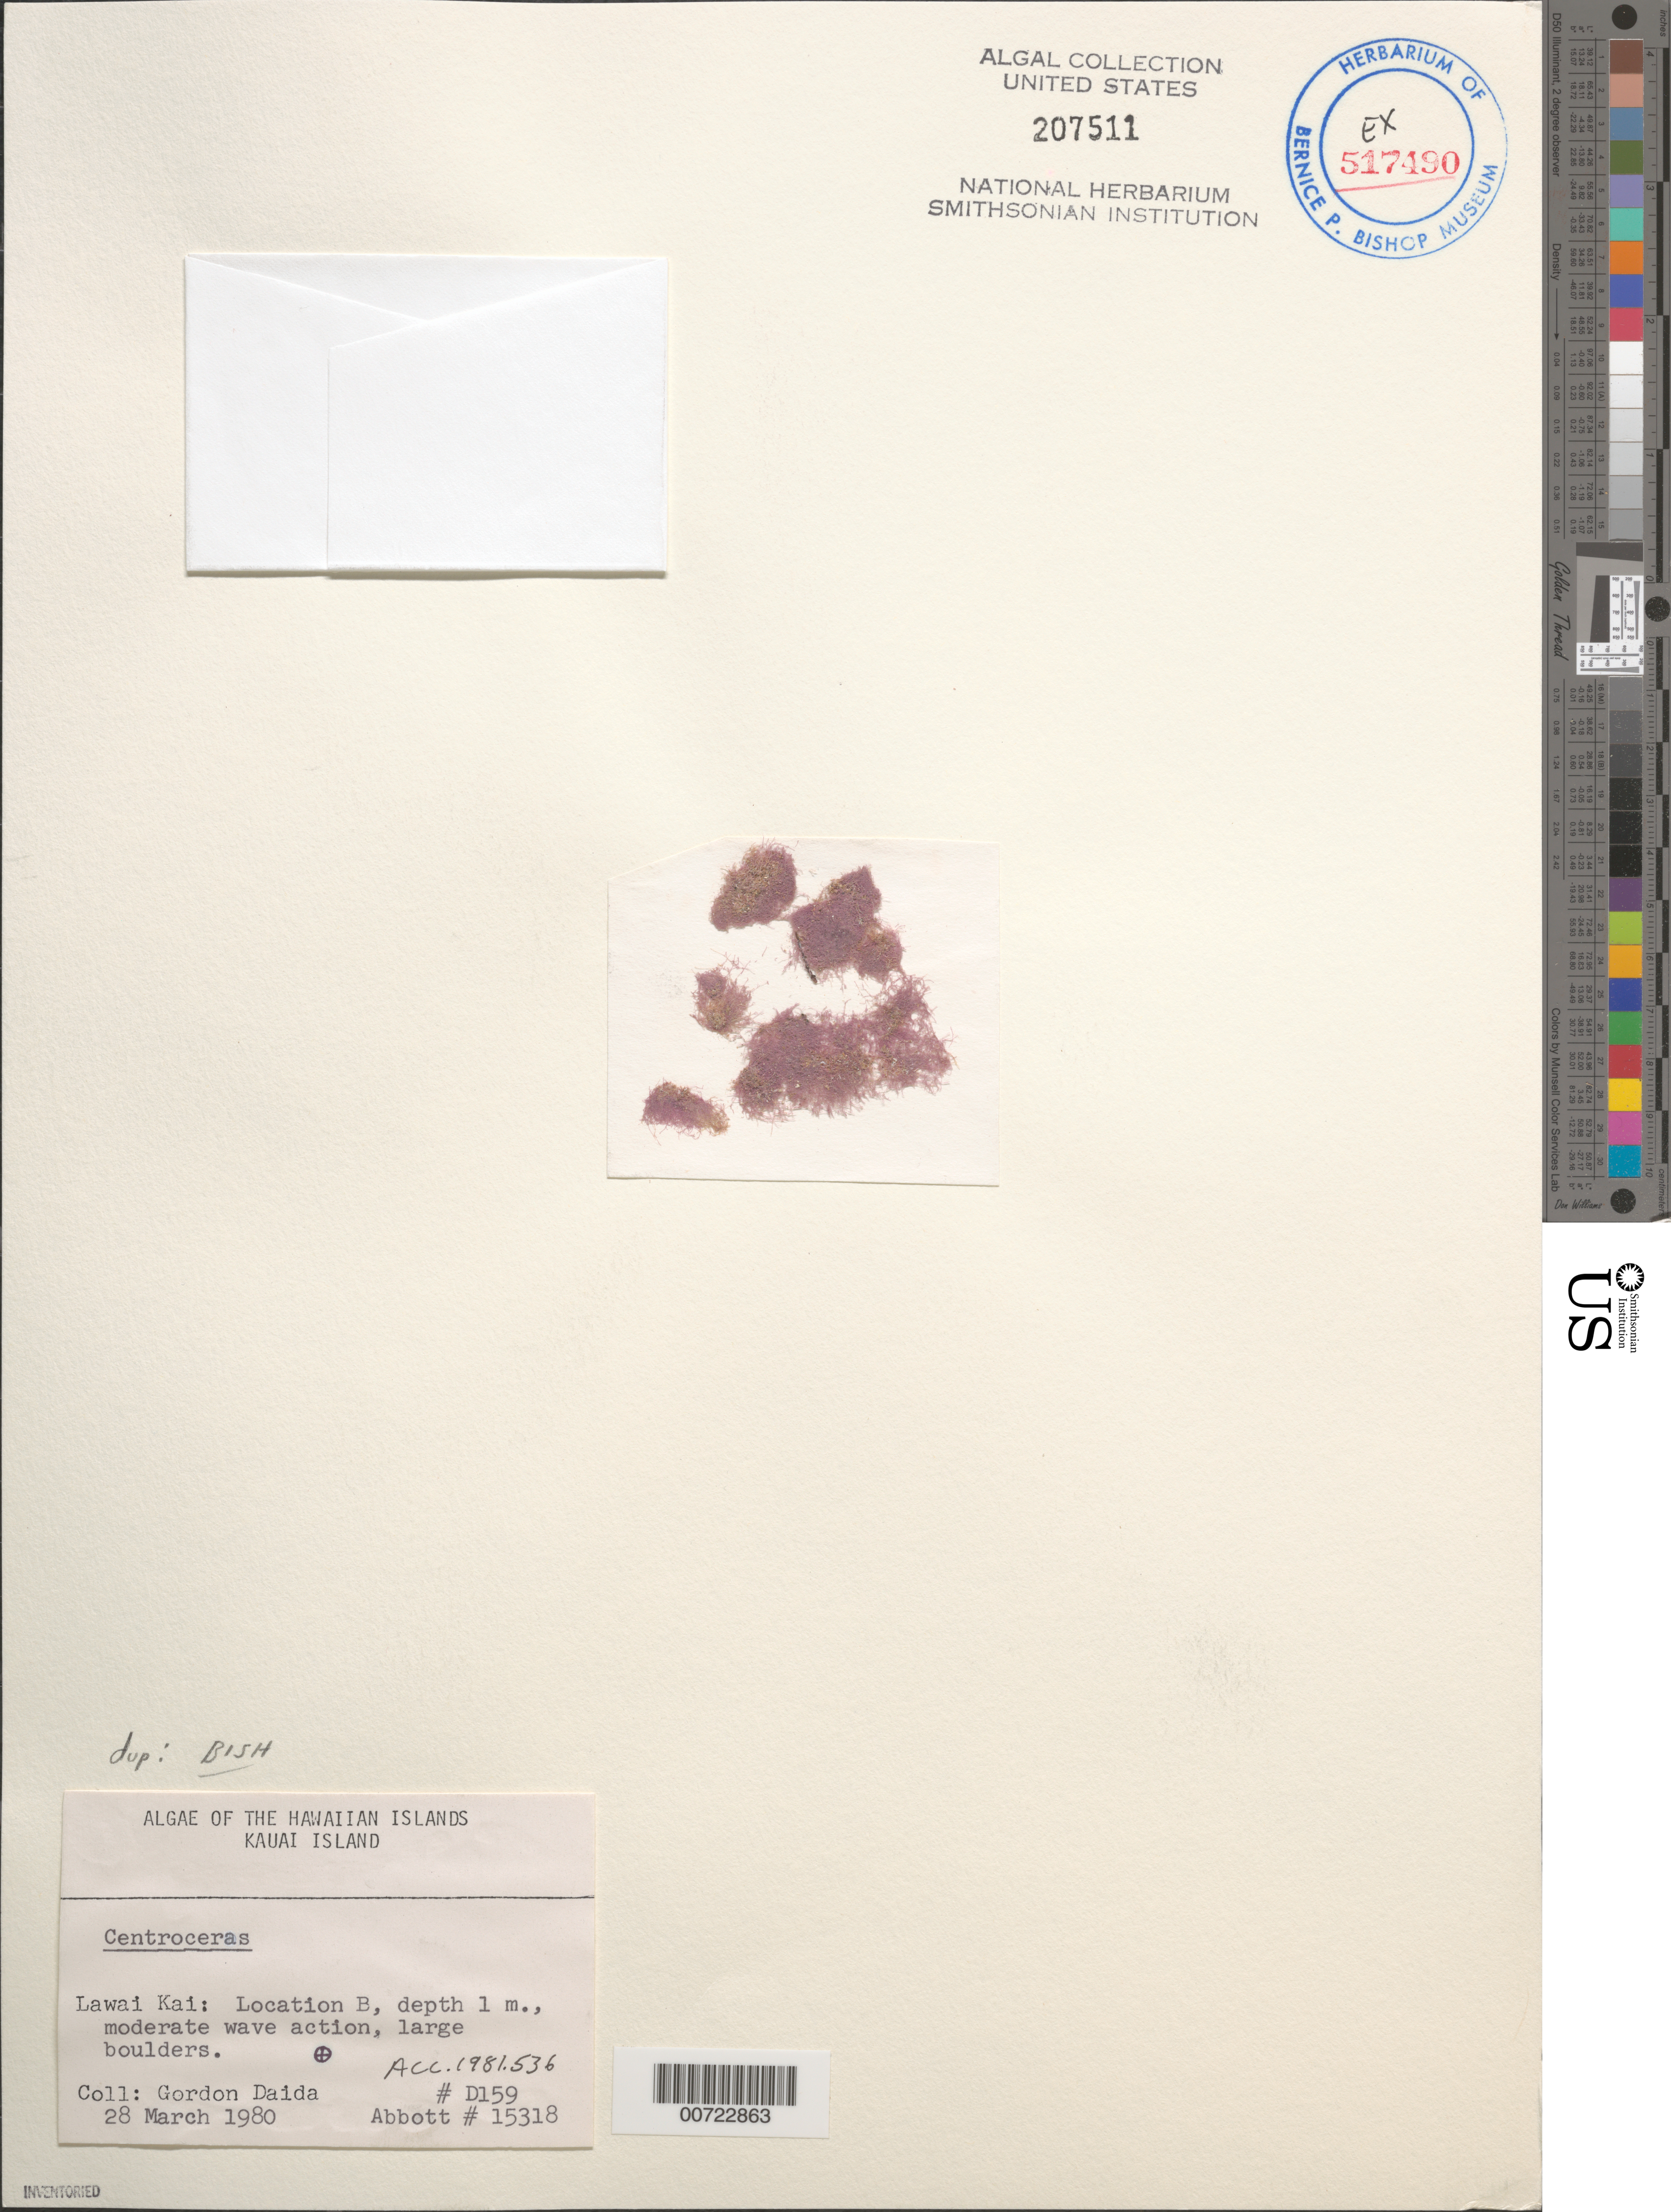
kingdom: Plantae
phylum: Rhodophyta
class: Florideophyceae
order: Ceramiales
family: Ceramiaceae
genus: Centroceras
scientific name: Centroceras sp.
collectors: G. Daida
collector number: D!%( & IAA 15318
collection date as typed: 28 Mar 1980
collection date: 1980-03-28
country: United States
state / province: Hawaii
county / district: Kauai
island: Kaua'i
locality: Lawai Kai, Location B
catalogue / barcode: US 207511